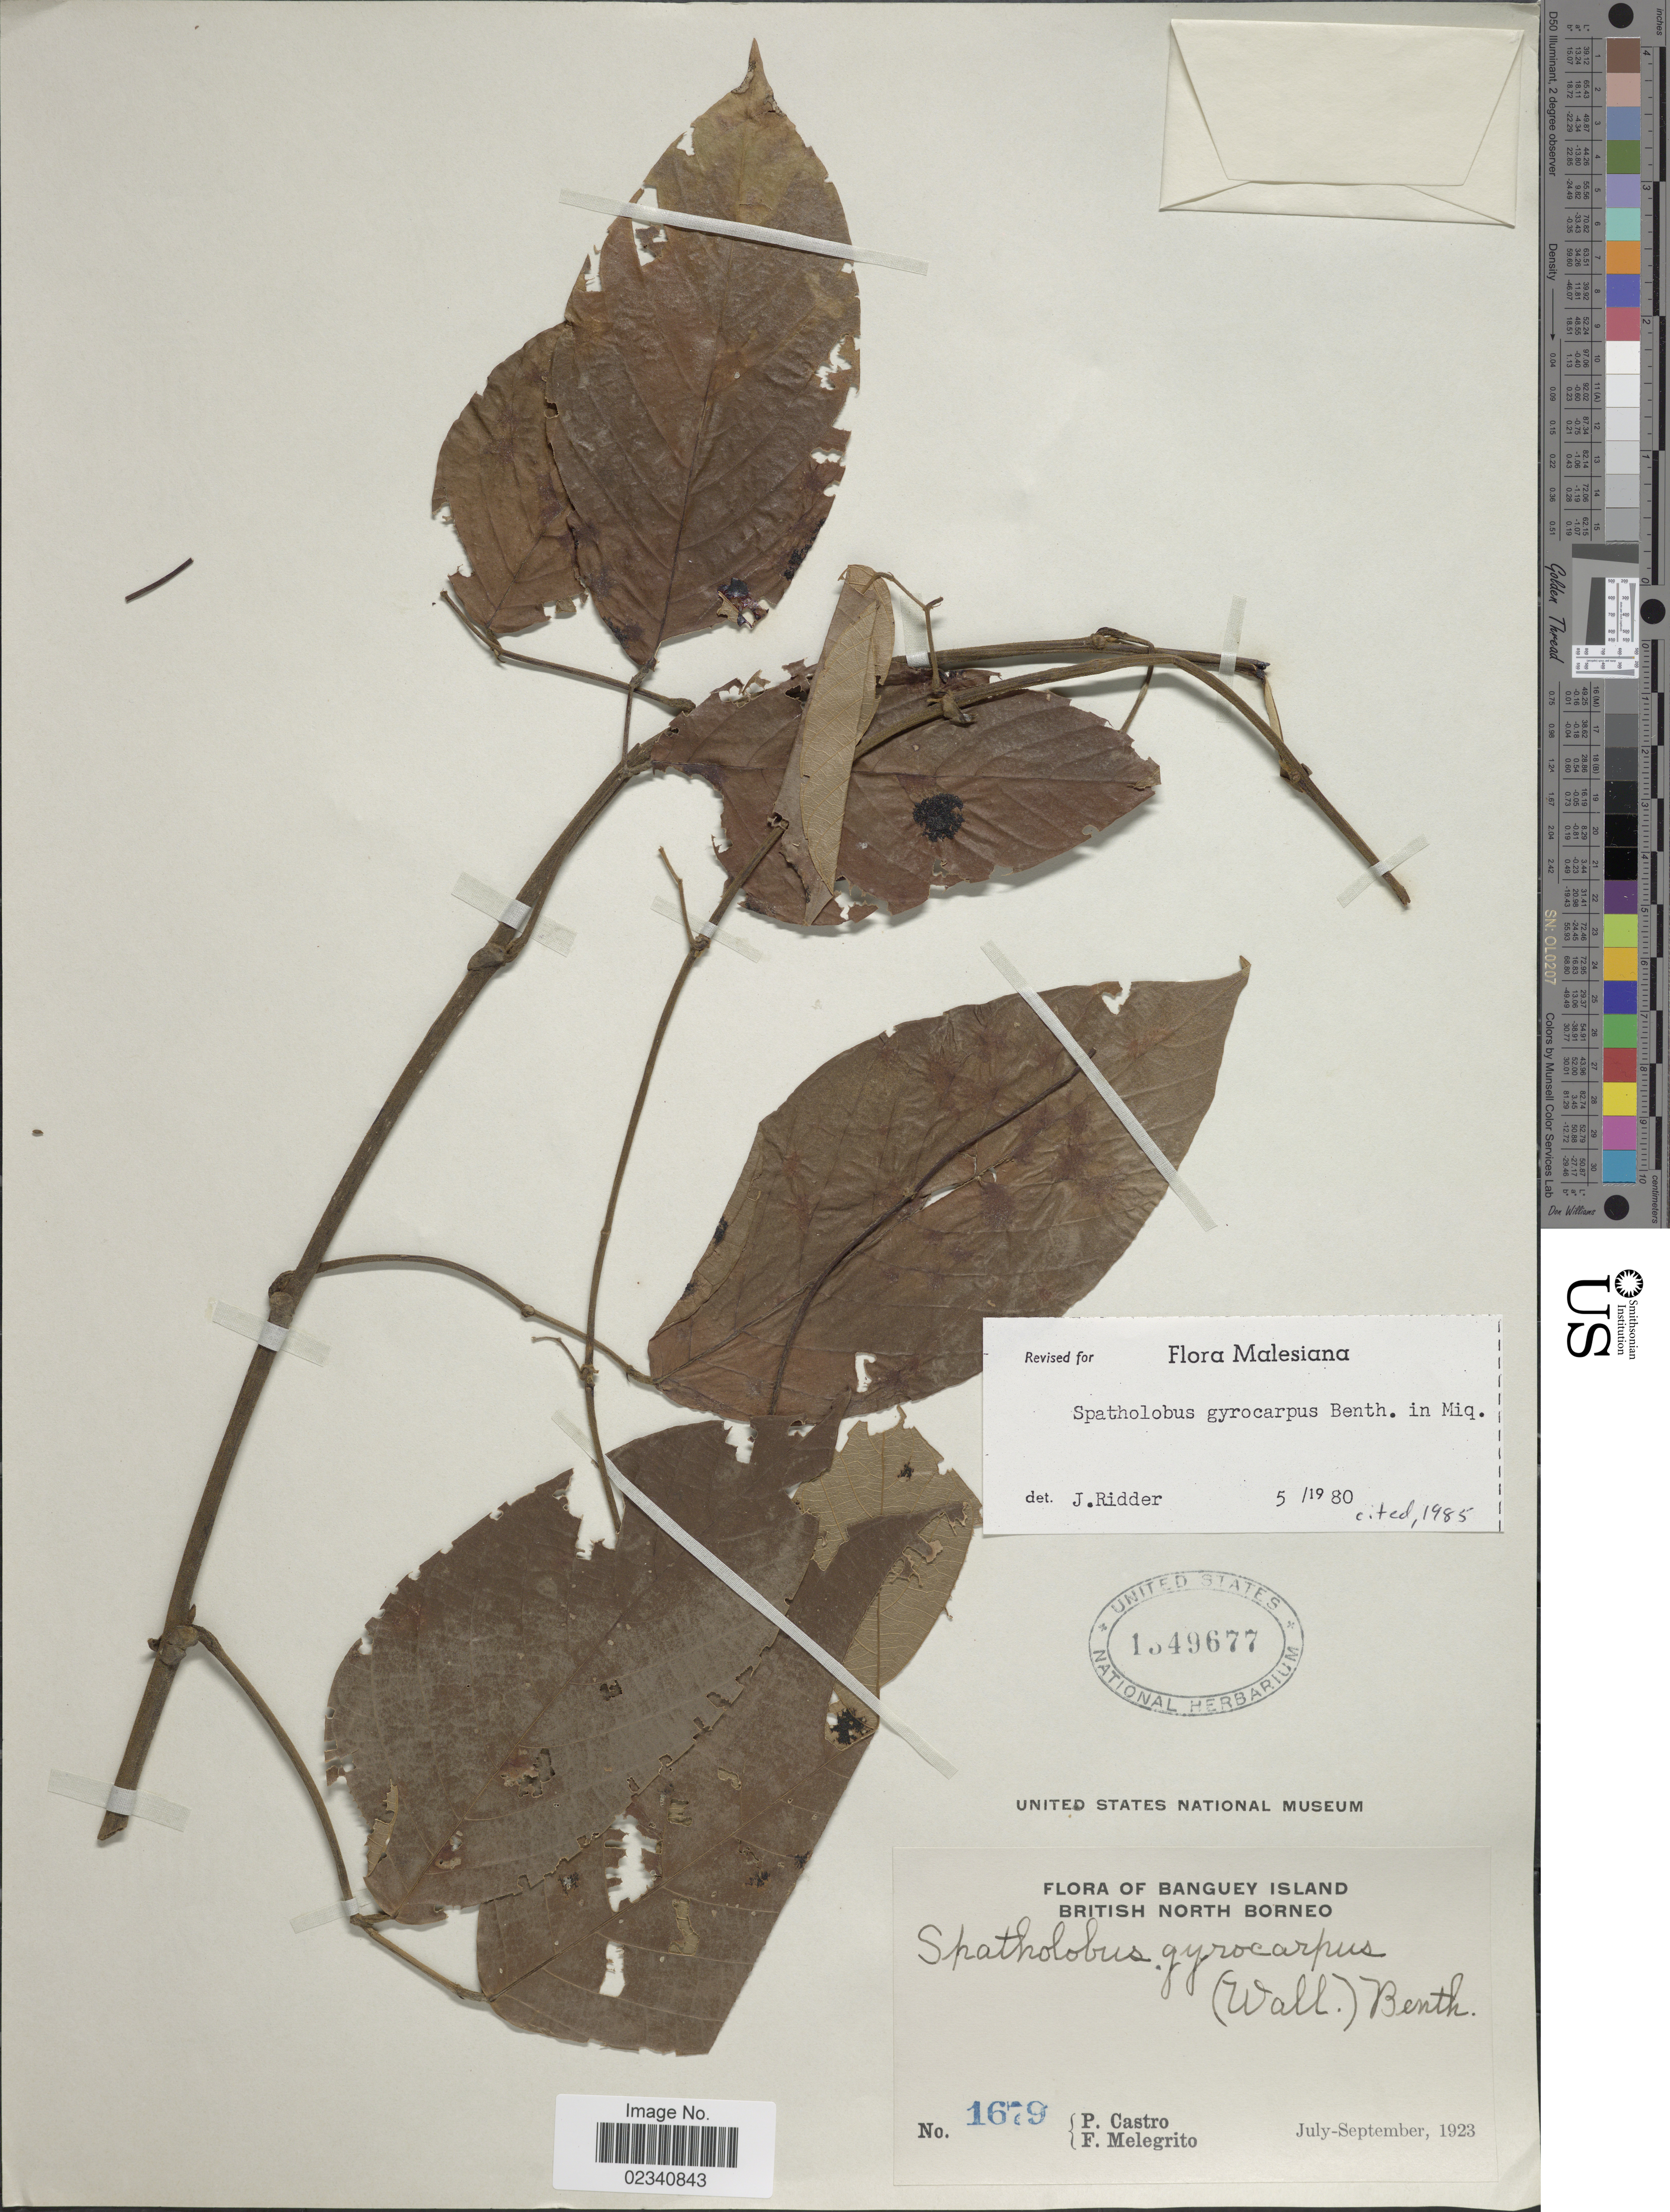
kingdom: Plantae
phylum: Tracheophyta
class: Magnoliopsida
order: Fabales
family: Fabaceae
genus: Spatholobus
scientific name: Spatholobus gyrocarpus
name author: Benth.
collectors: P. Castro & F. Melegrito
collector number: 1679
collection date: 1923-07/1923-09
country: Malaysia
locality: Banguey Island. British North Borneo.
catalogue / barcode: US 1349677